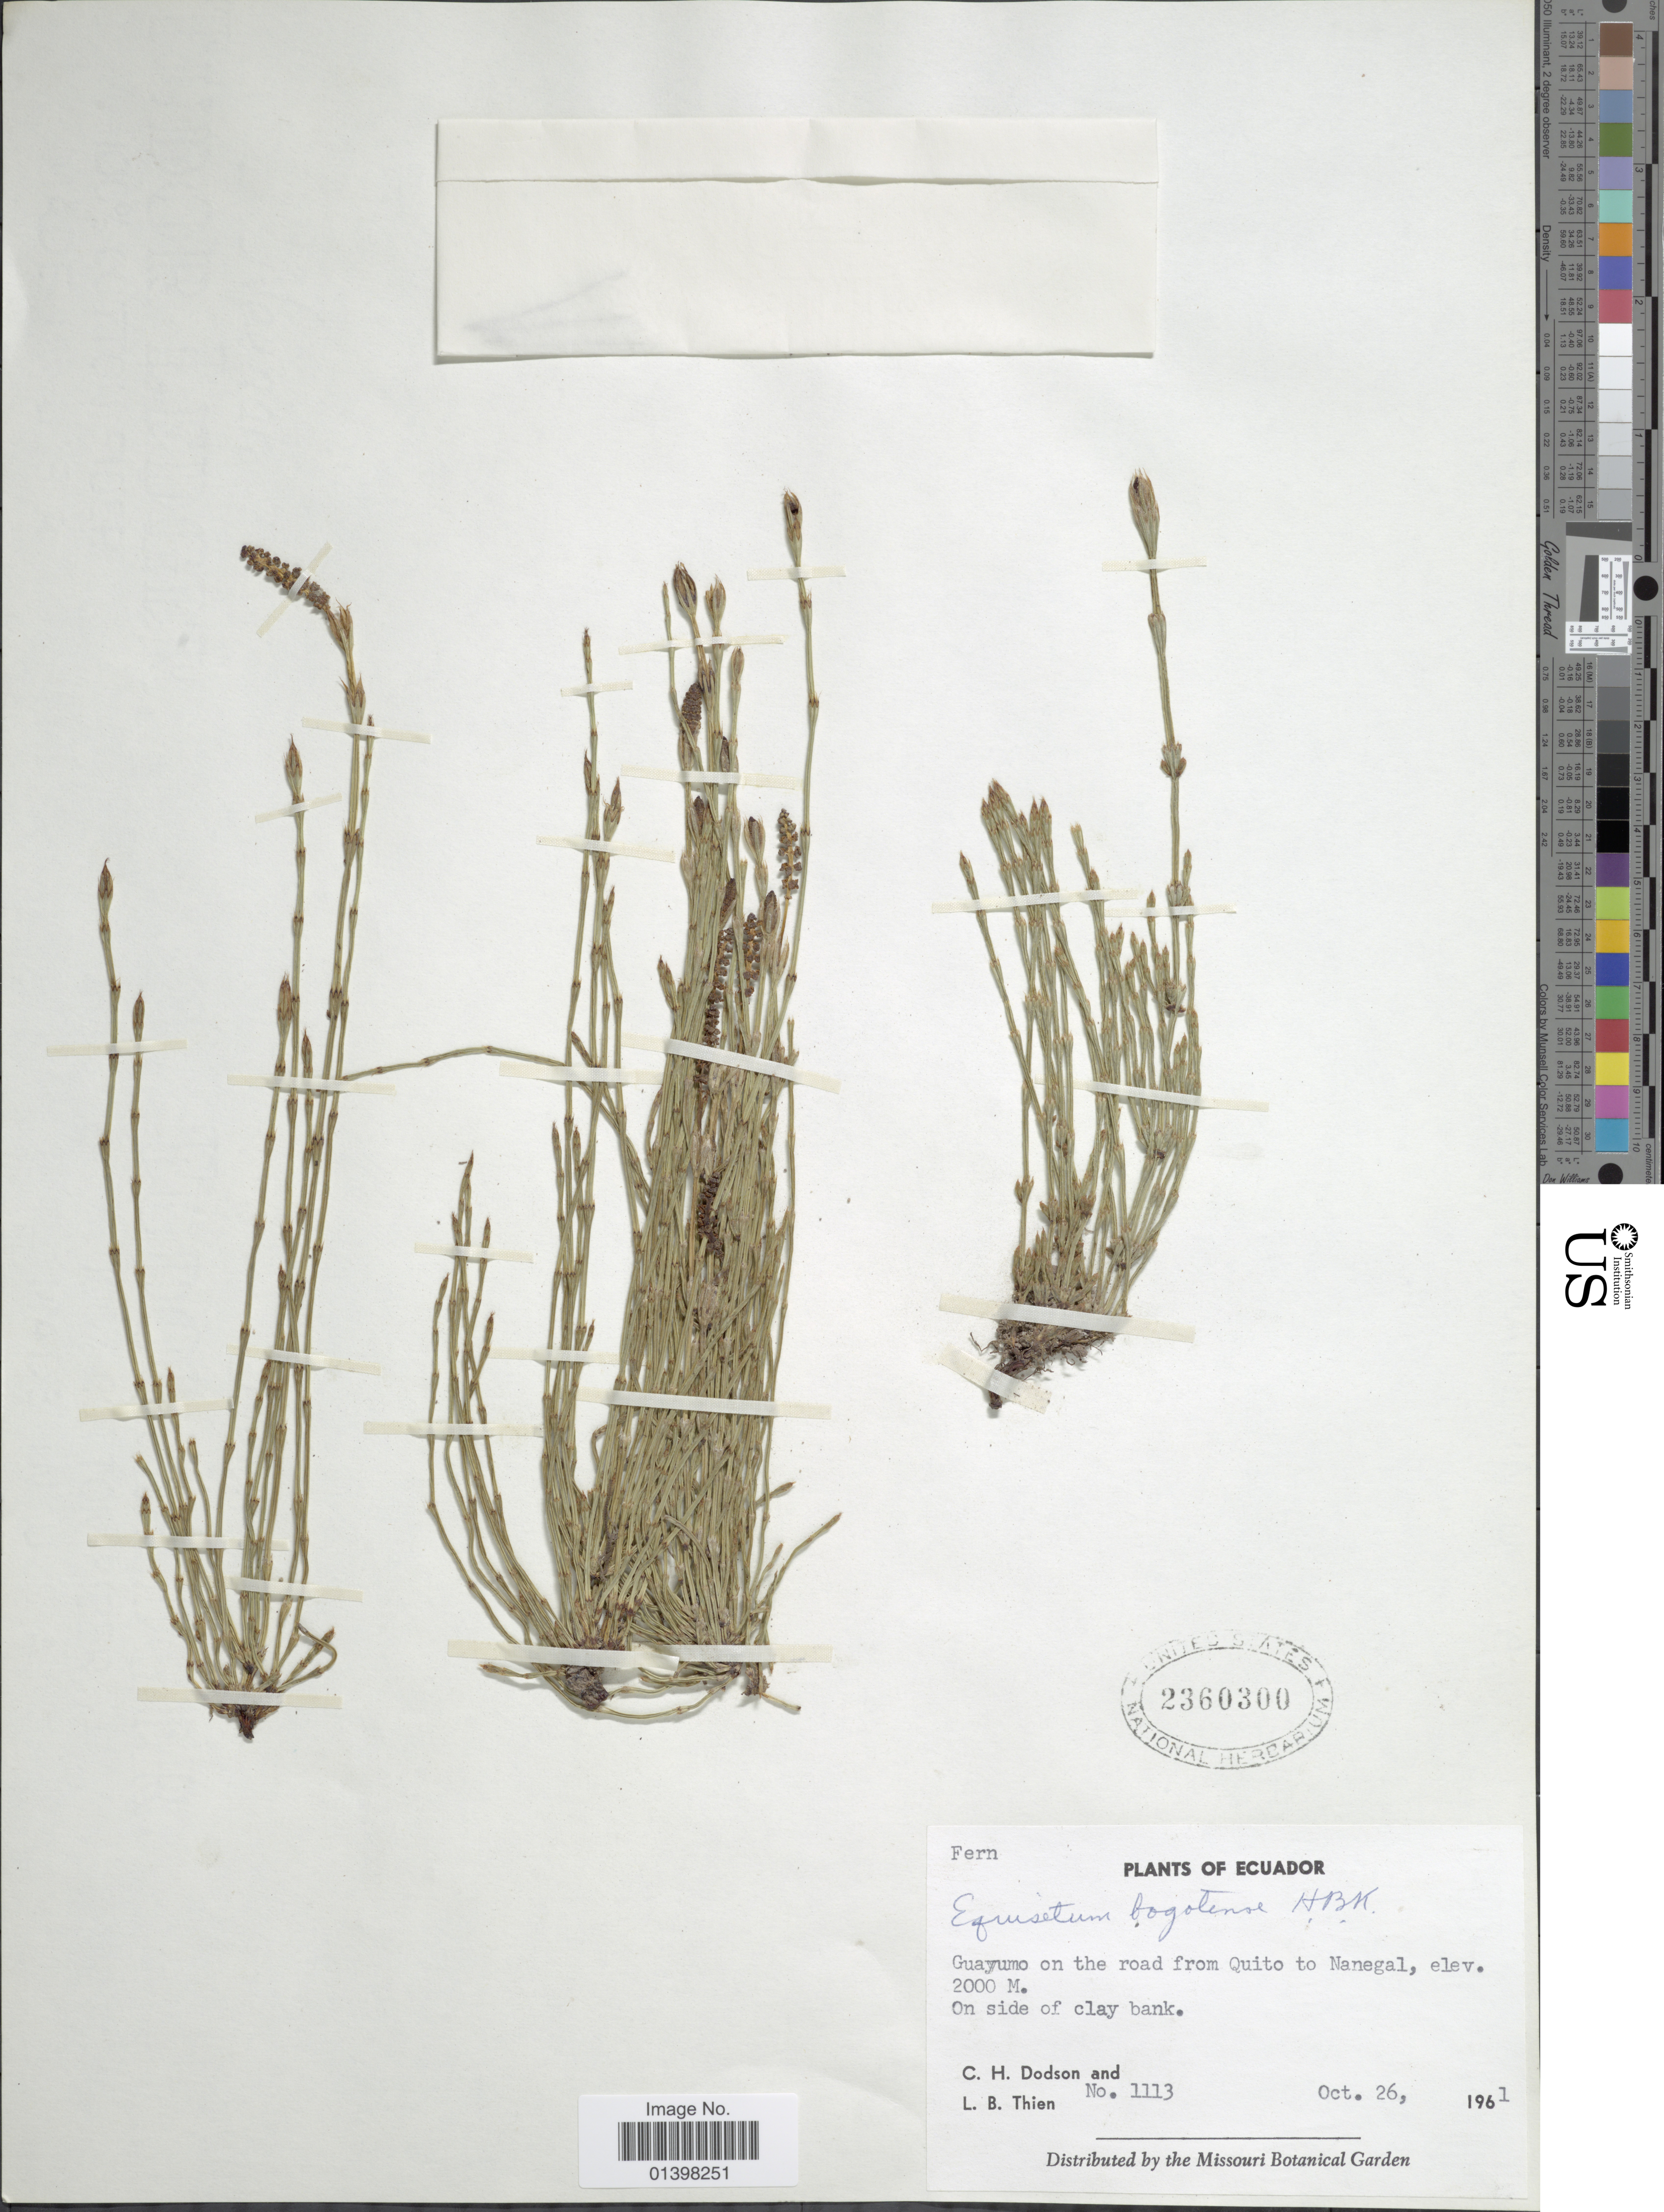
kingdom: Plantae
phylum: Tracheophyta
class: Polypodiopsida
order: Equisetales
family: Equisetaceae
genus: Equisetum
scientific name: Equisetum bogotense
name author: Kunth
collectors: C. H. Dodson & L. Thien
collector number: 1113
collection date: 1961-10-26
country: Ecuador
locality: Guayamo on the road from Quito to Nanegal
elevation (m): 2000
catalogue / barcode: US 2360300